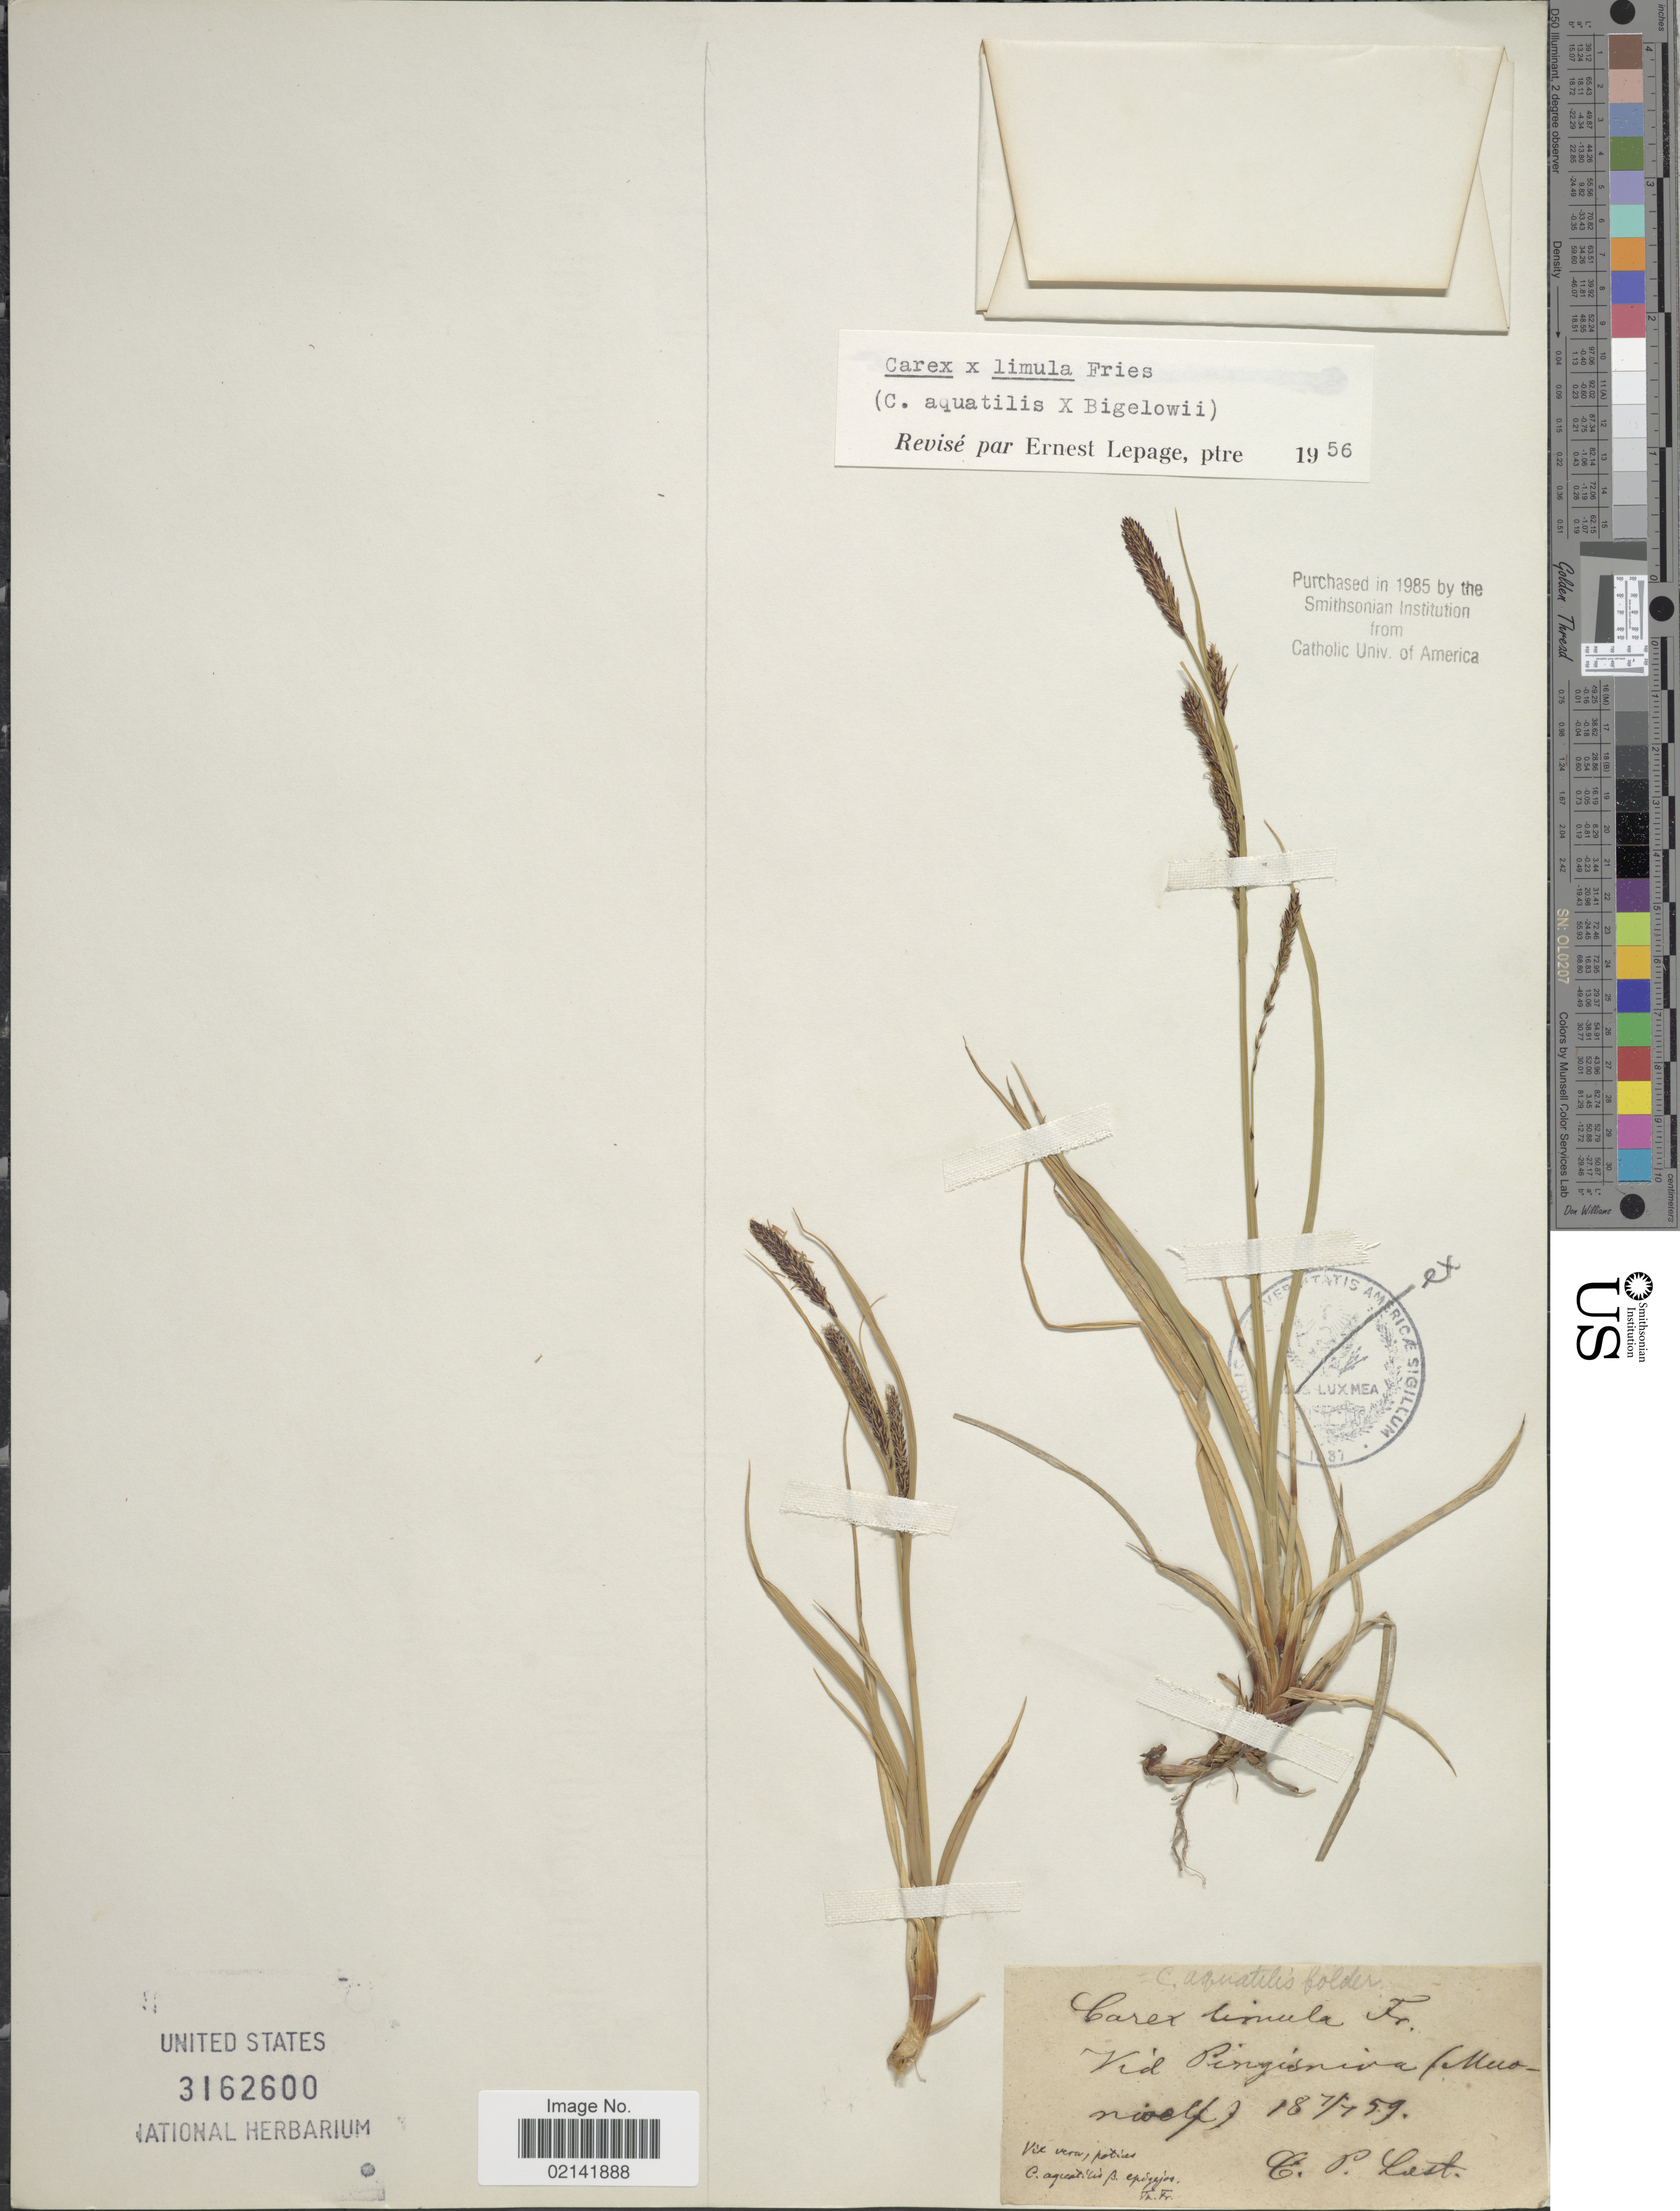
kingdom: Plantae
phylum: Tracheophyta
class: Liliopsida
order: Poales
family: Cyperaceae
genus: Carex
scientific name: Carex aquatilis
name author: Wahlenb.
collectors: C. Lest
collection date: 1859-07-07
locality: Vid Pingisniva (Muonivof) [interpreted]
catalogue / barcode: US 3162600